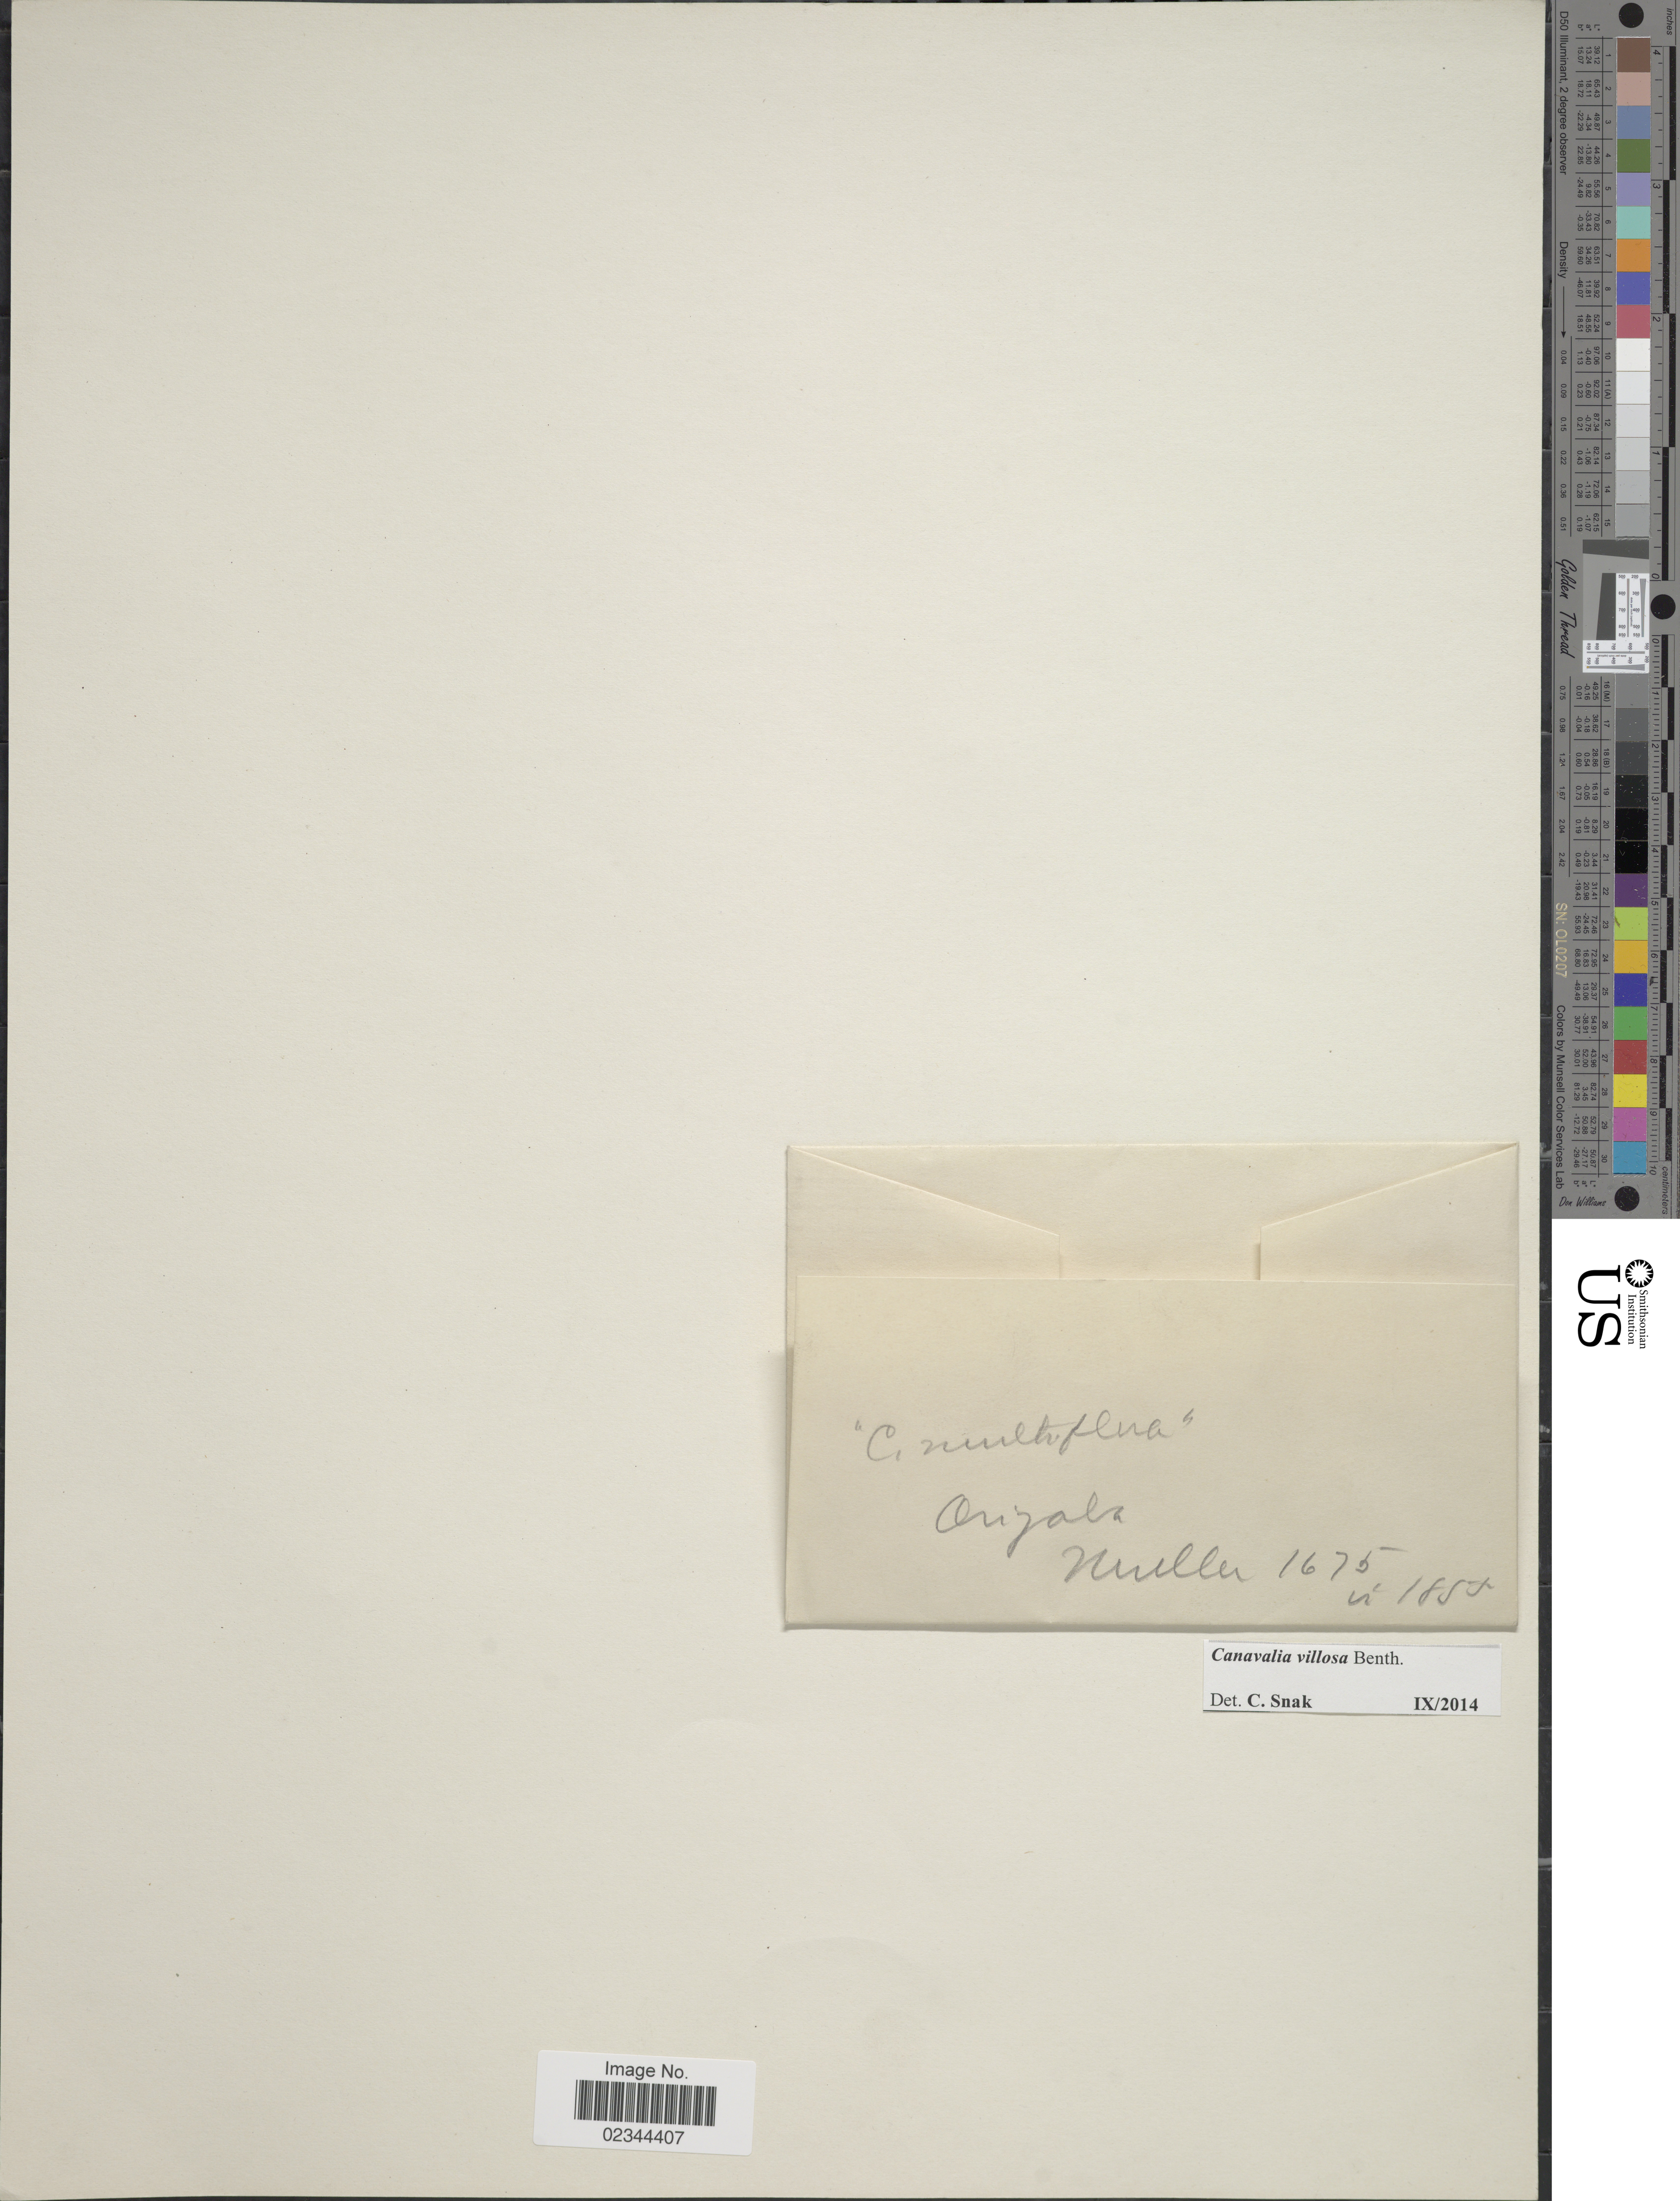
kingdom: Plantae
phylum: Tracheophyta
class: Magnoliopsida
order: Fabales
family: Fabaceae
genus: Canavalia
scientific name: Canavalia villosa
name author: Benth.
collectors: -. Mueller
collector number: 1675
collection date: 1855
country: Mexico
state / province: Veracruz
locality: Orizaba